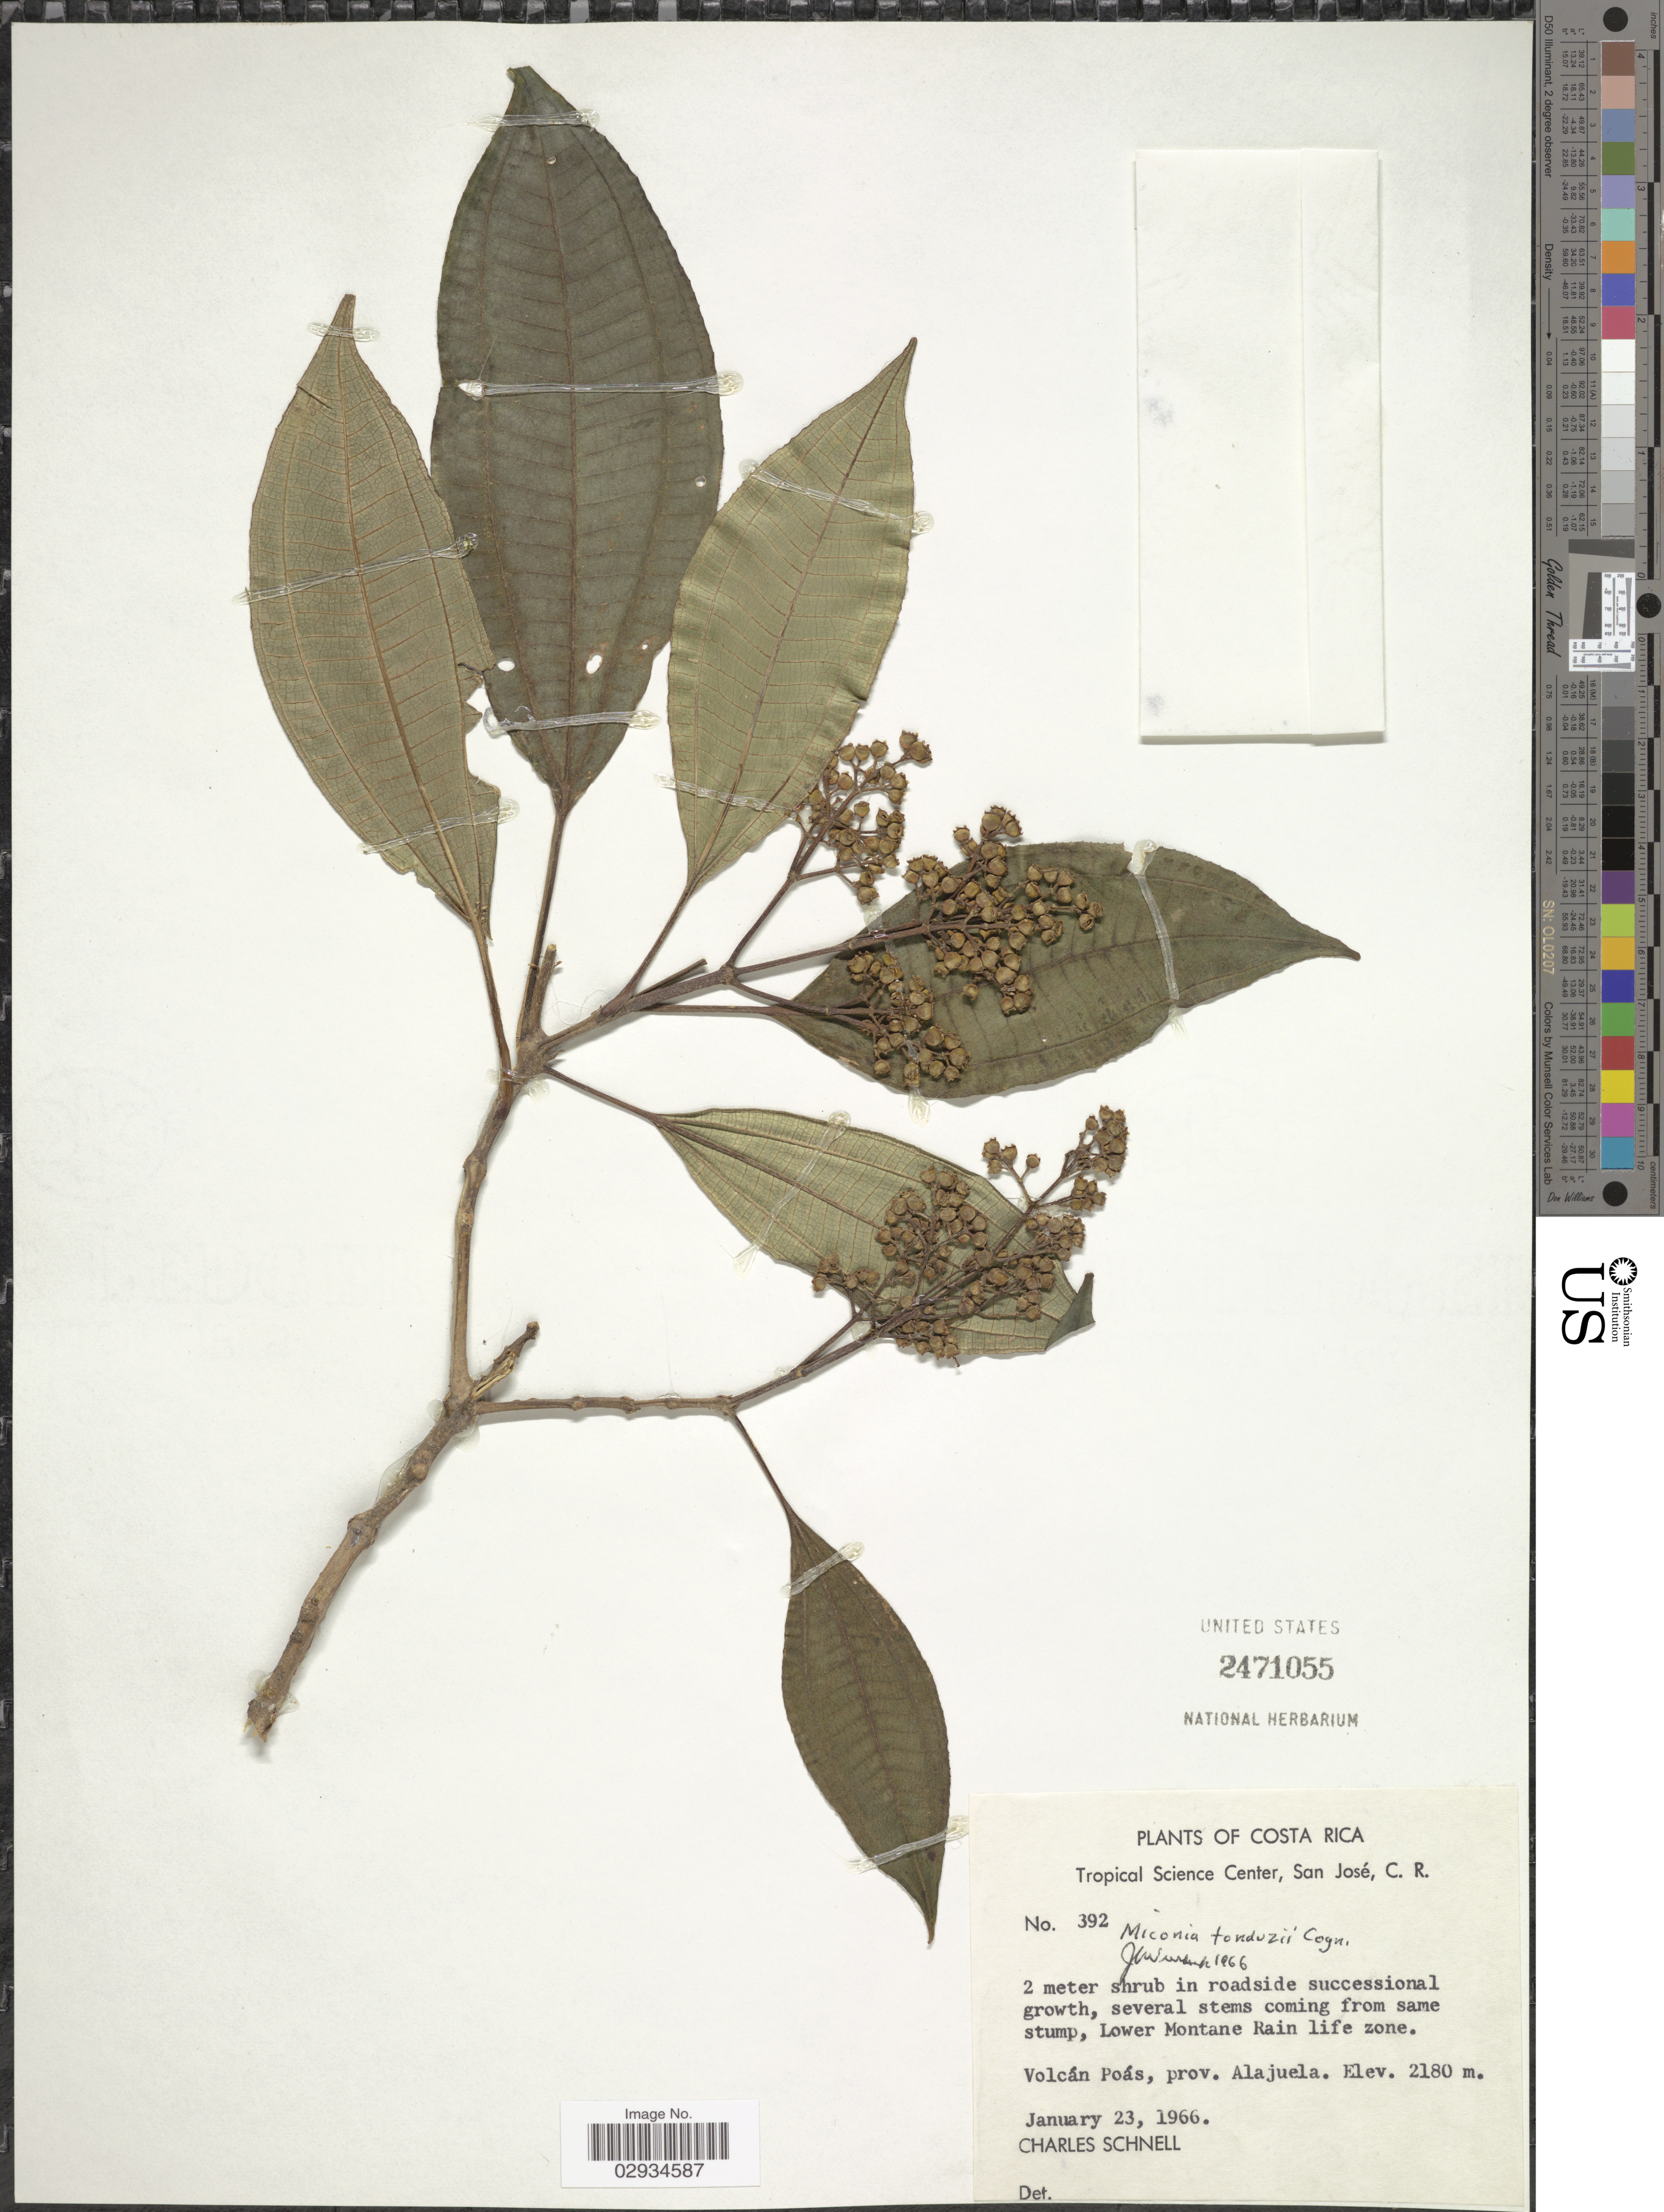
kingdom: Plantae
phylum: Tracheophyta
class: Magnoliopsida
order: Myrtales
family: Melastomataceae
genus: Miconia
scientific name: Miconia tonduzii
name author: Cogn. in A. DC.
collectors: C. Schnell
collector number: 392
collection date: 1966-01-23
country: Costa Rica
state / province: Alajuela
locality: Lower Montane Rain life zone. Volcan Poas.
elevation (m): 2180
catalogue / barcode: US 2471055